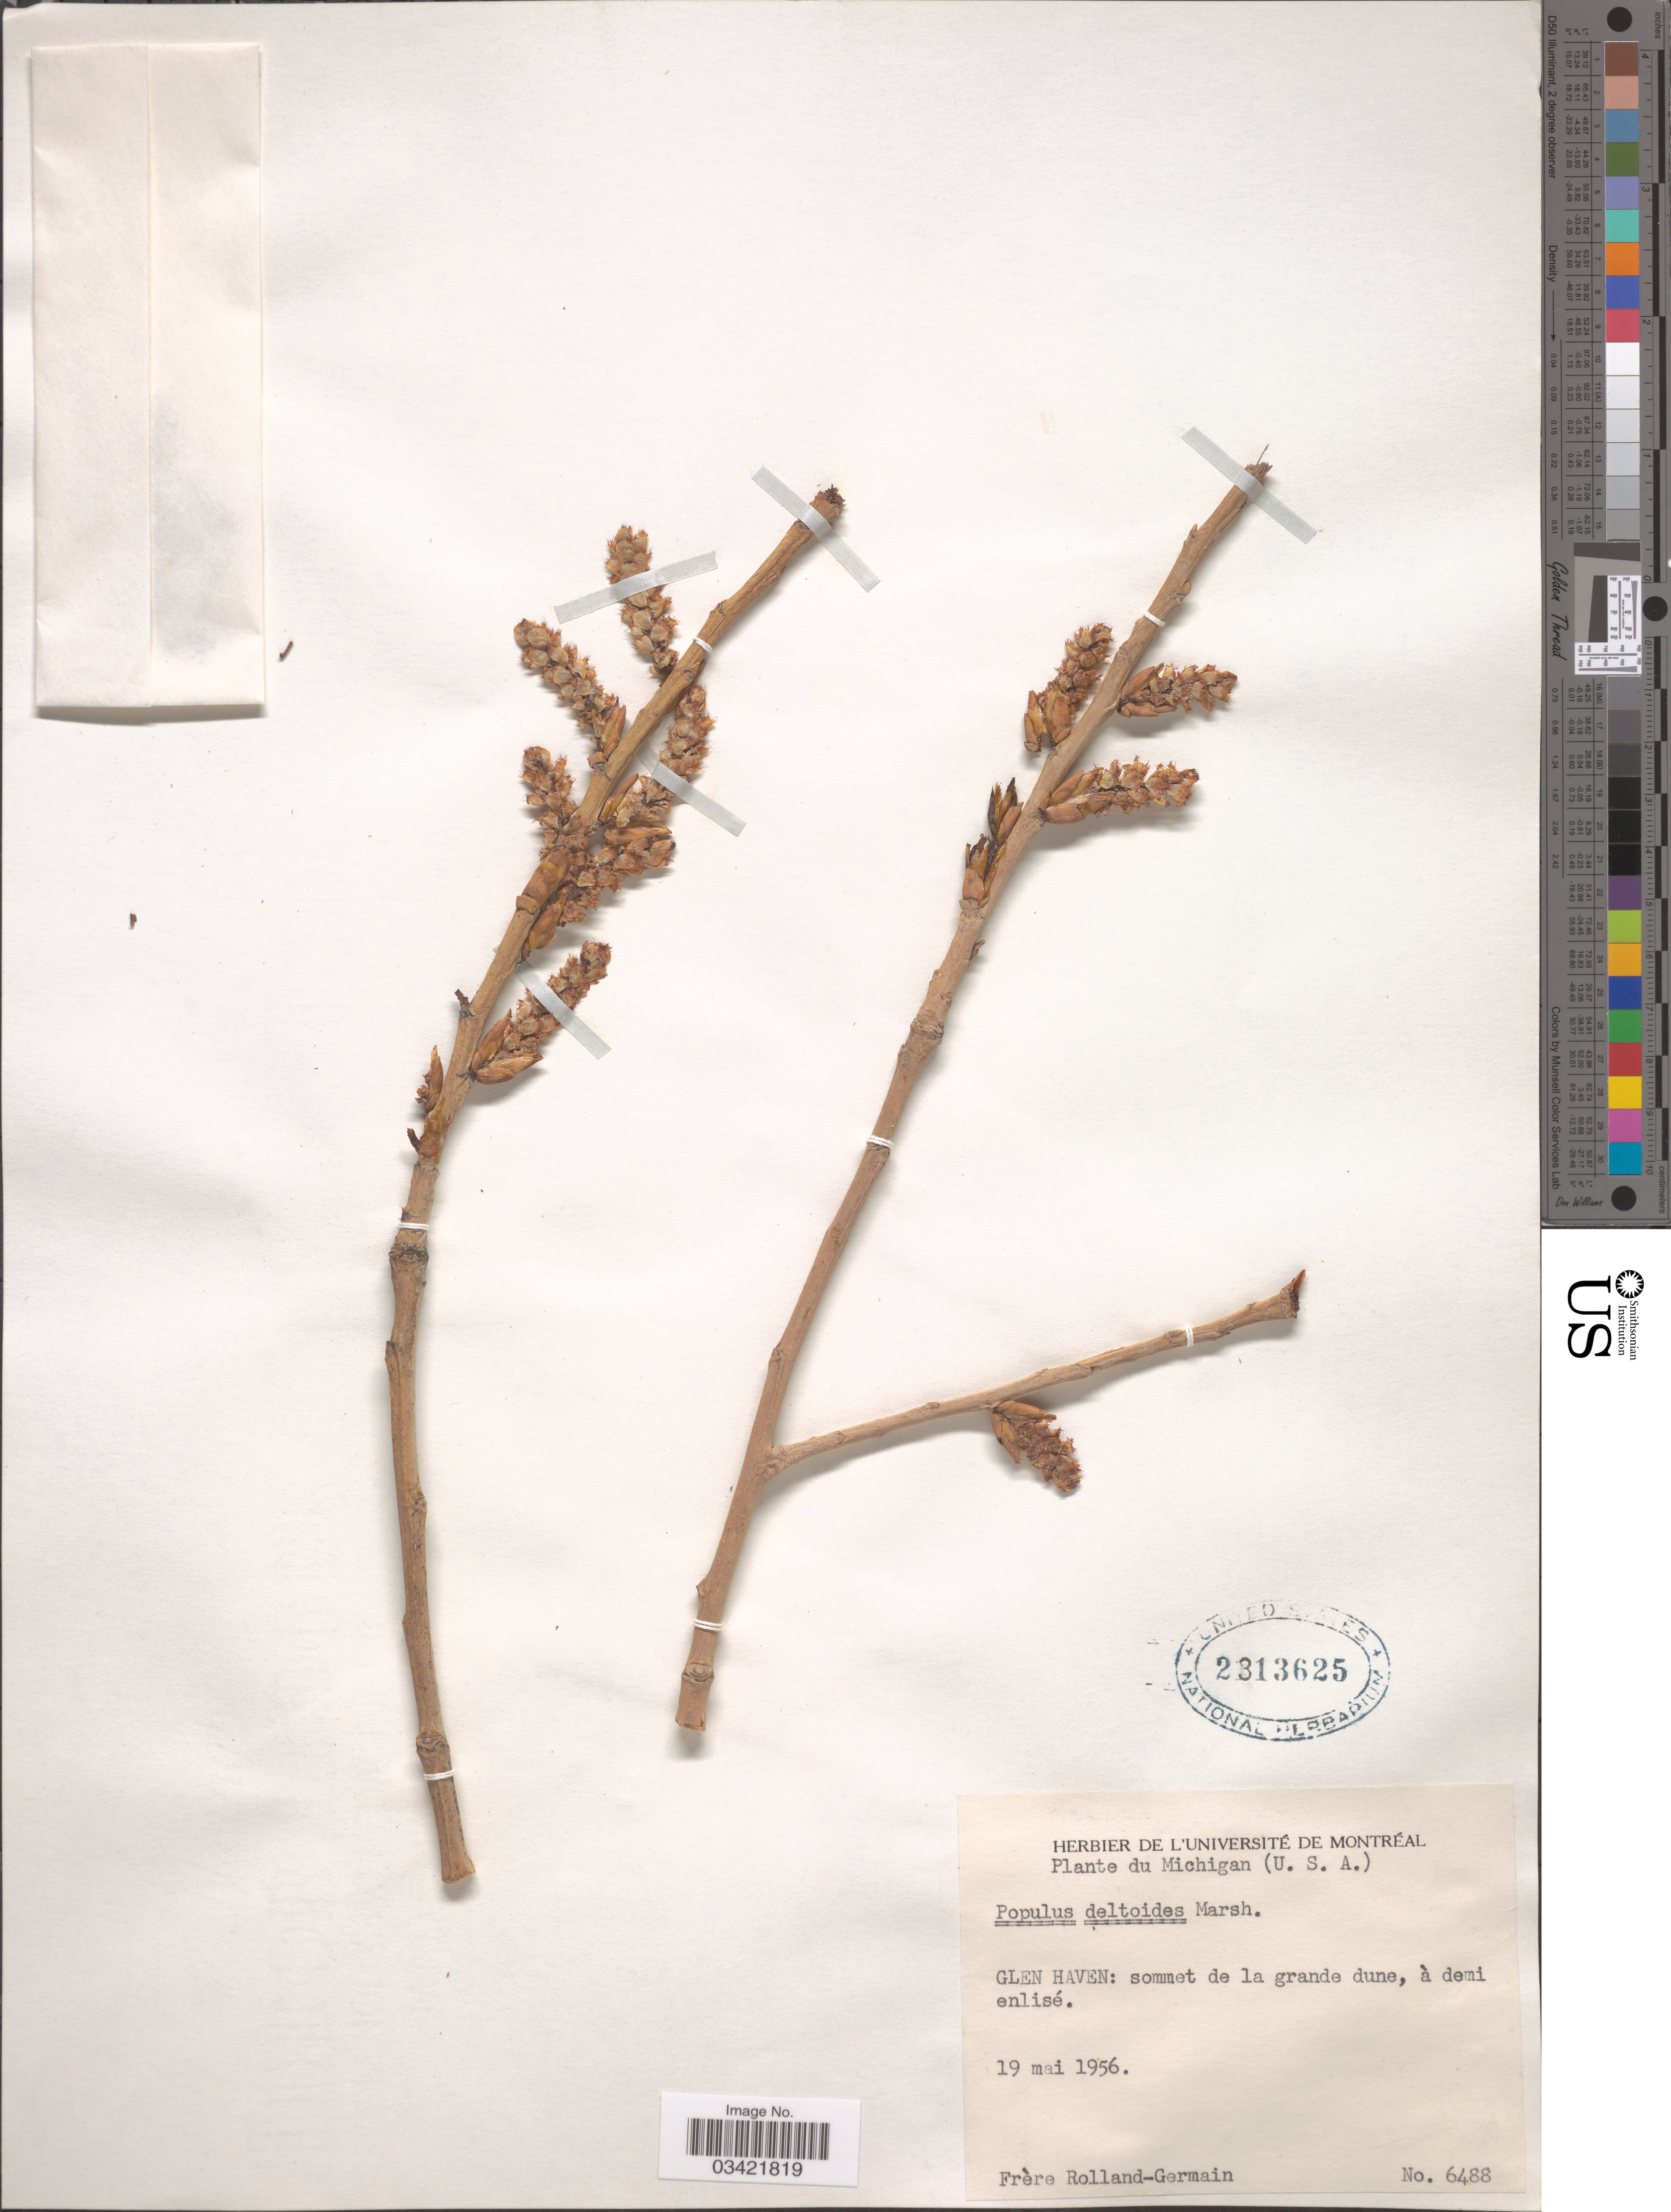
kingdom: Plantae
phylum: Tracheophyta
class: Magnoliopsida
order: Malpighiales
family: Salicaceae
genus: Populus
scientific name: Populus deltoides subsp. monilifera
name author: (Aiton) Eckenw.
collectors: Rolland-Germain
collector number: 6488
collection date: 1956-05-19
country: United States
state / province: Michigan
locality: Glen Haven: sommet de la grande dune, à demi enlisé.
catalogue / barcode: US 2313625